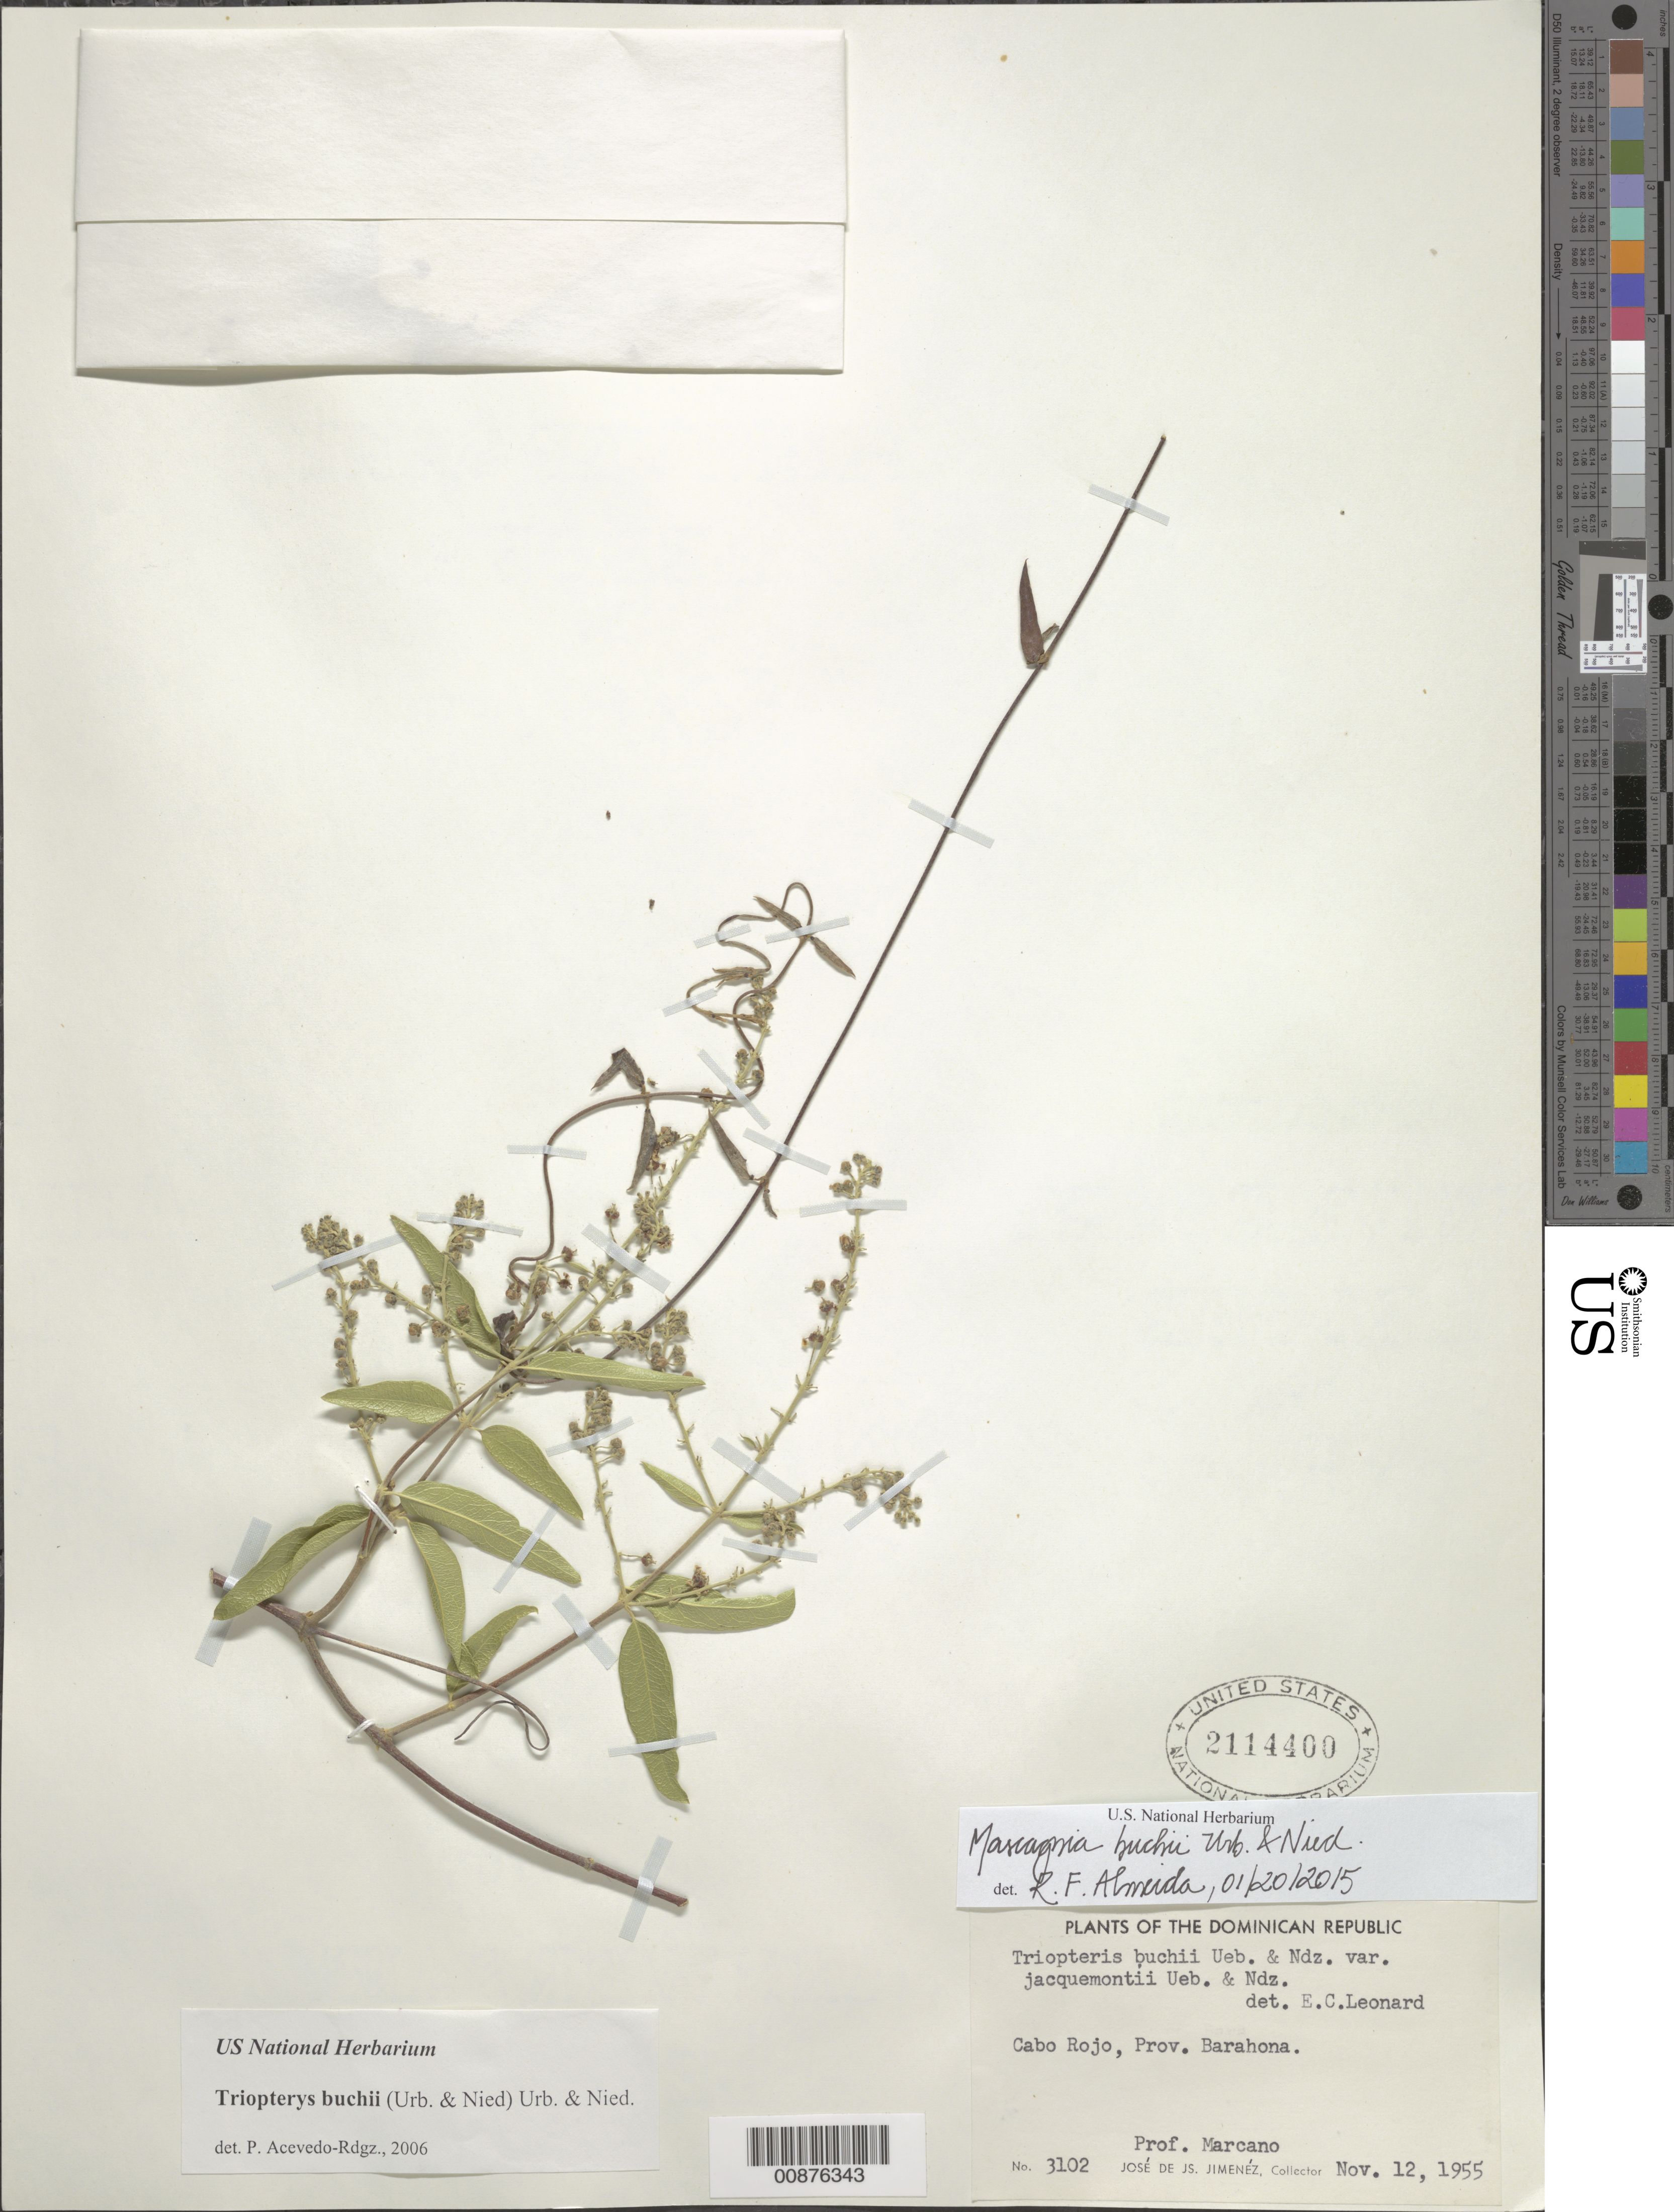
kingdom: Plantae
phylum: Tracheophyta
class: Magnoliopsida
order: Malpighiales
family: Malpighiaceae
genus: Mascagnia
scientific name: Mascagnia buchii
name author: Urb. & Nied.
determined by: De Almeida, R. F., (HUEFS), Universidade Estadual de Feira de Santana (BRAZIL)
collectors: J. J. Jiménez Almonte & E. J. Marcano F.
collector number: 3102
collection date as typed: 12 Nov 1955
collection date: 1955-11-12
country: Dominican Republic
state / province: Barahona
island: Hispaniola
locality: Cabo Rojo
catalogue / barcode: US 2114400